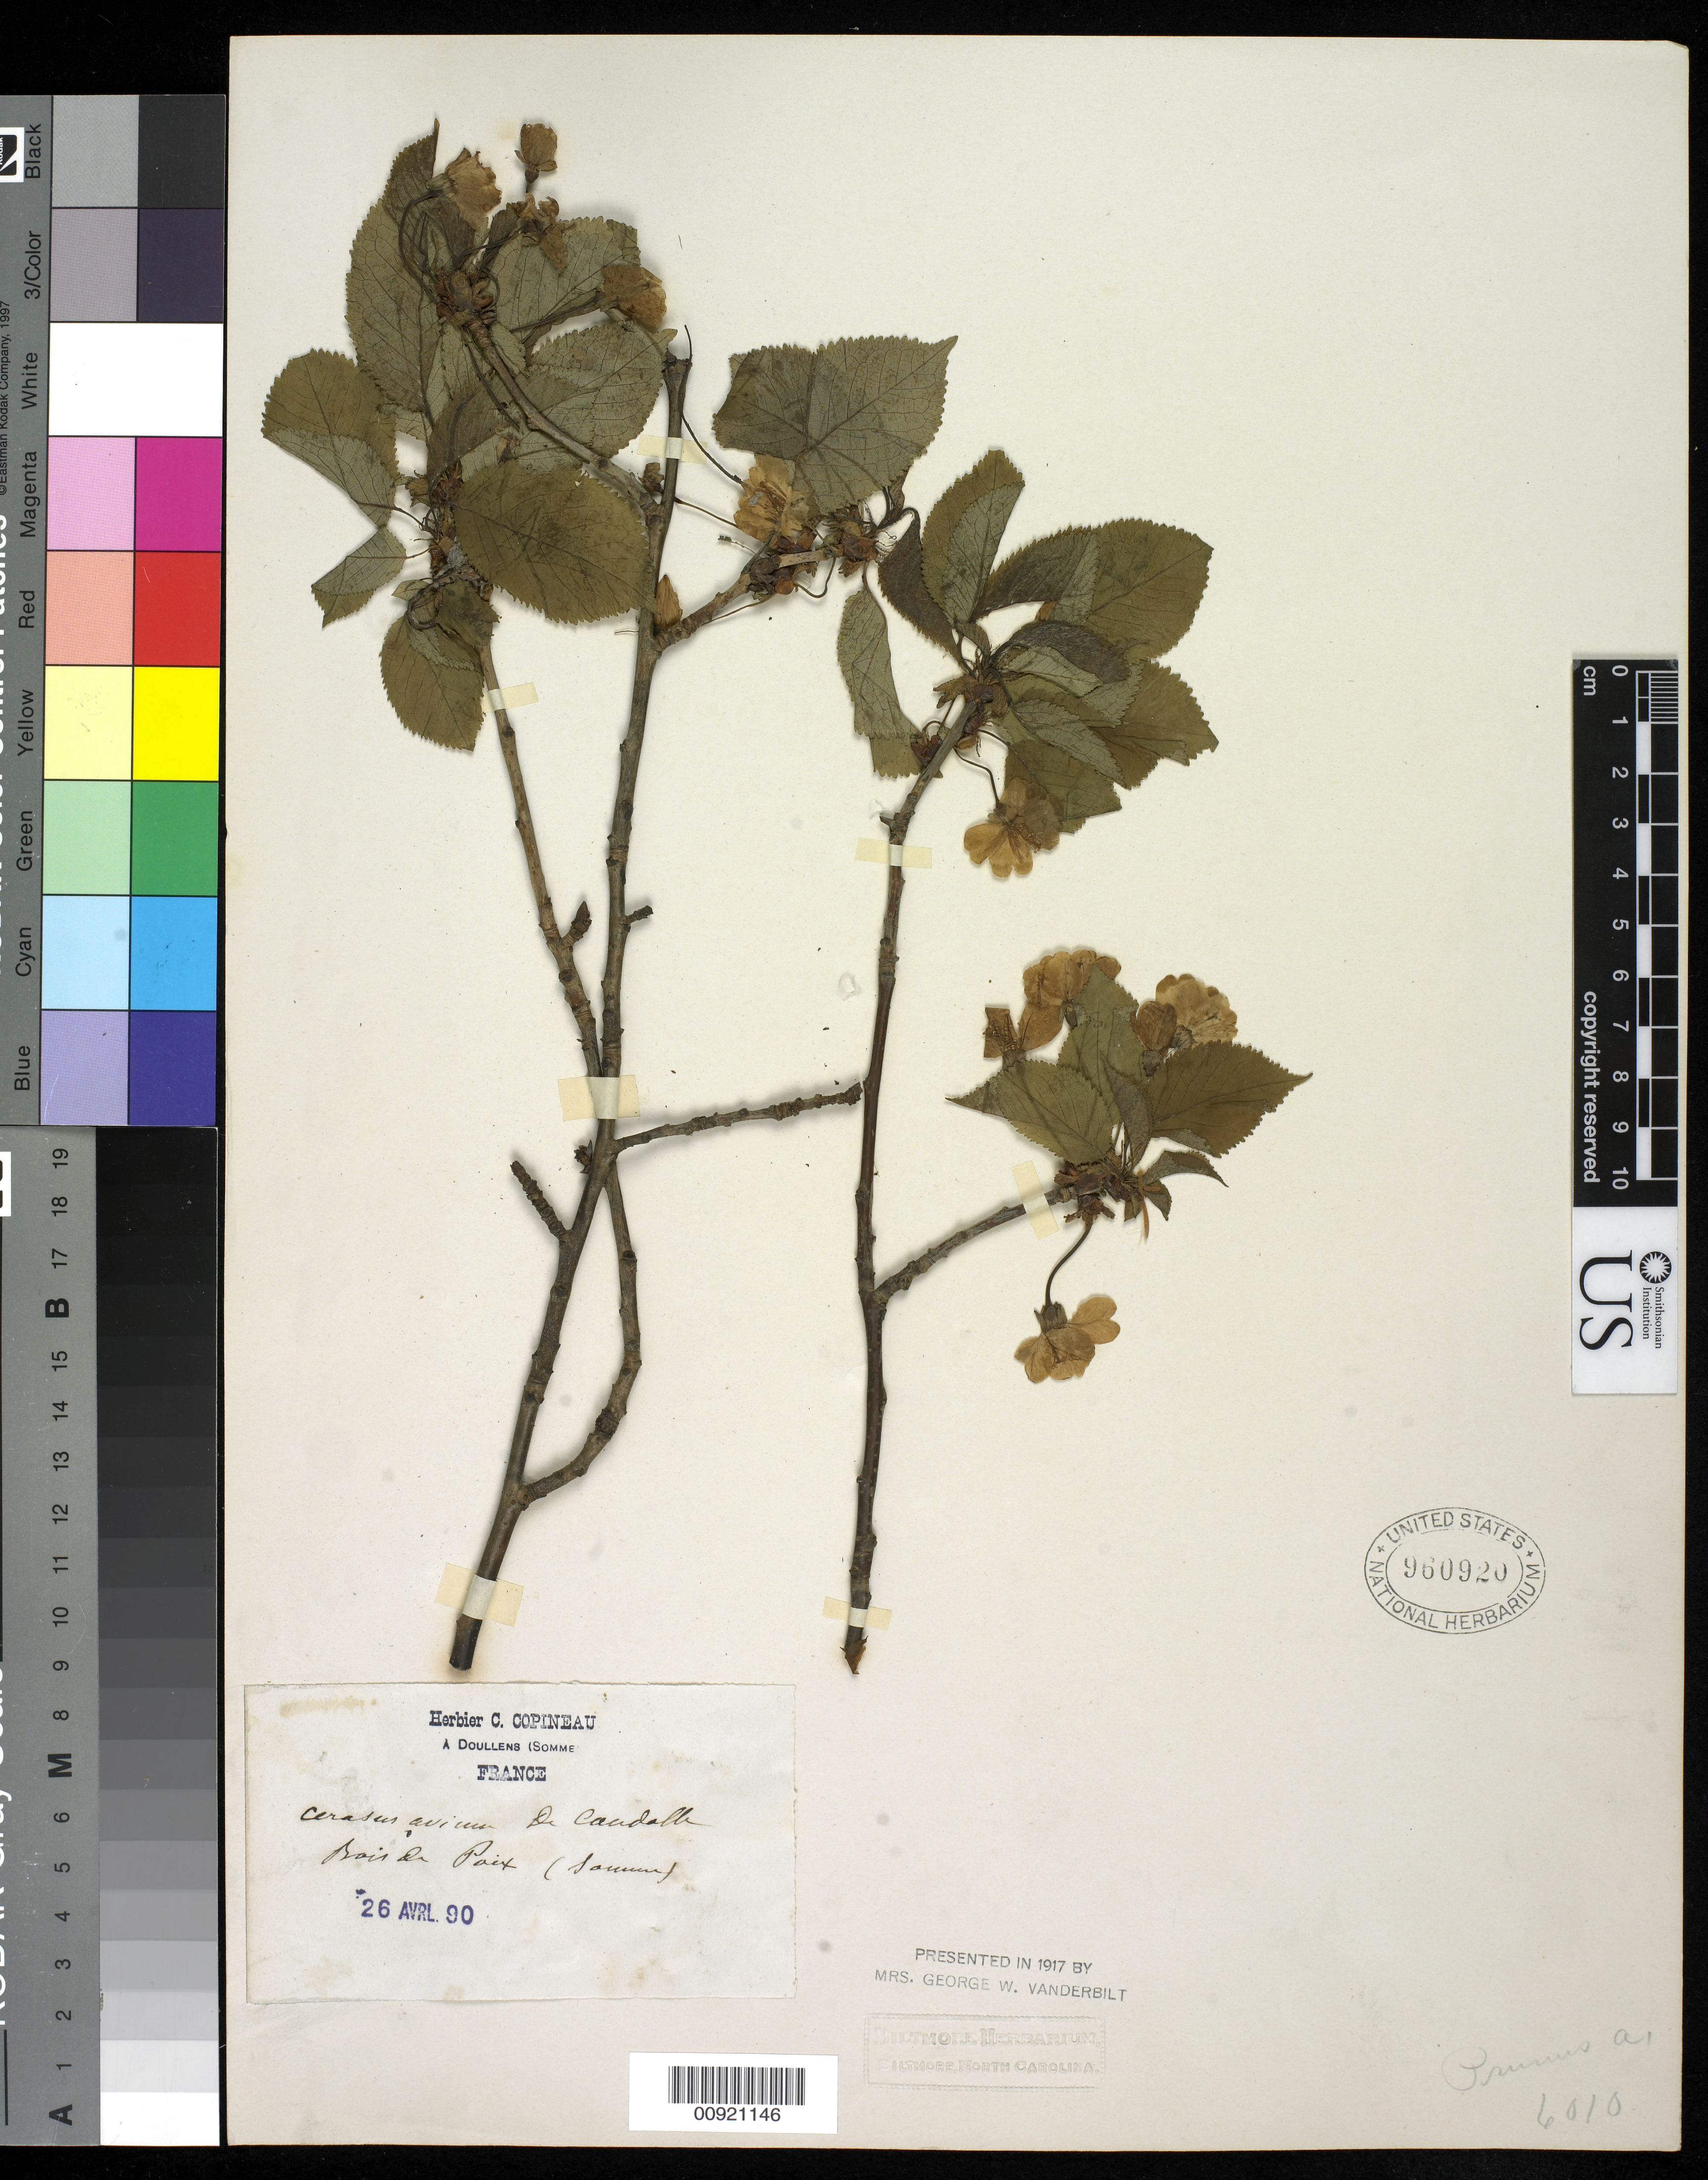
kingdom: Plantae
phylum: Tracheophyta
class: Magnoliopsida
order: Rosales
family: Rosaceae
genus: Prunus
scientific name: Prunus avium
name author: L.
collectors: C. Copineau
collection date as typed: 26 Apr 1890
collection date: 1890-04-26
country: France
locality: A Doullens (Somme), Bois de Paix.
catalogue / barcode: US 960920